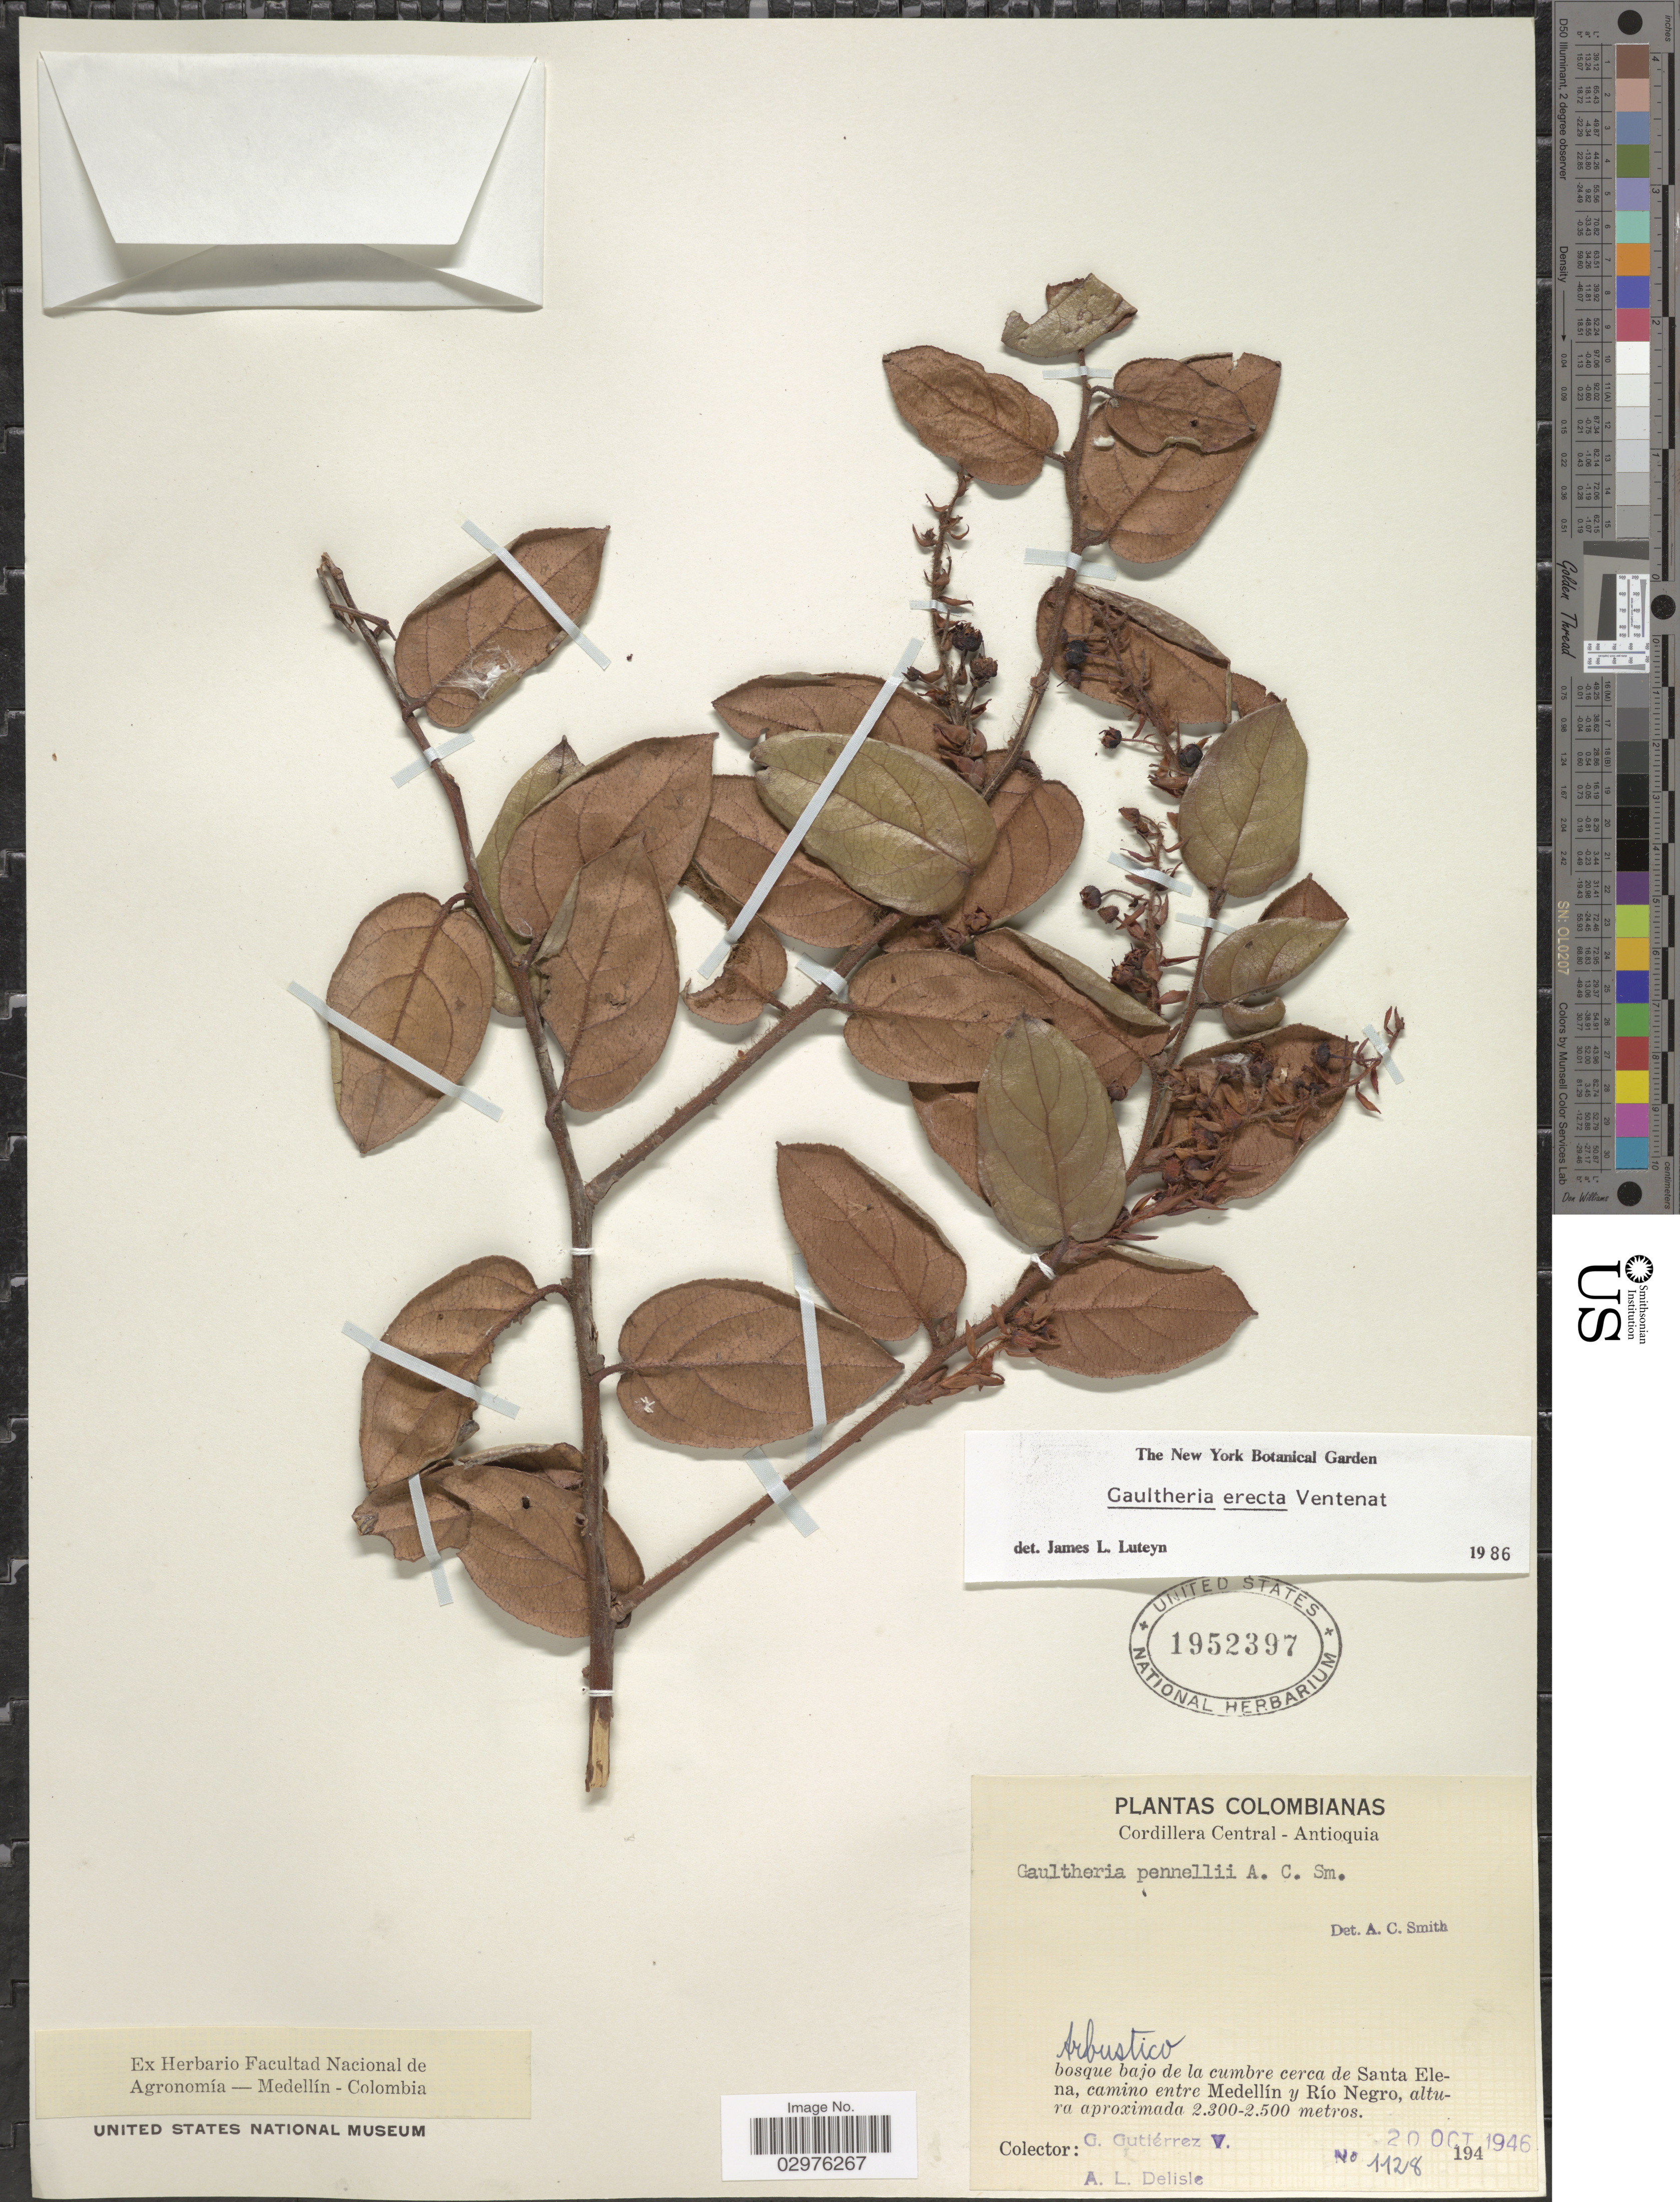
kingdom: Plantae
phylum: Tracheophyta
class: Magnoliopsida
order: Ericales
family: Ericaceae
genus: Gaultheria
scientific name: Gaultheria erecta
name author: Vent.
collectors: G. Gutiérrez V. & A. Delisle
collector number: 1128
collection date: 1946-10-20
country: Colombia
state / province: Antioquia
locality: Cordillera Central - Antioquia. Bosque bajo de la cumbre cerca de Santa Elena, camino entre Medellín y Río Negro.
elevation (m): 2300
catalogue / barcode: US 1952397